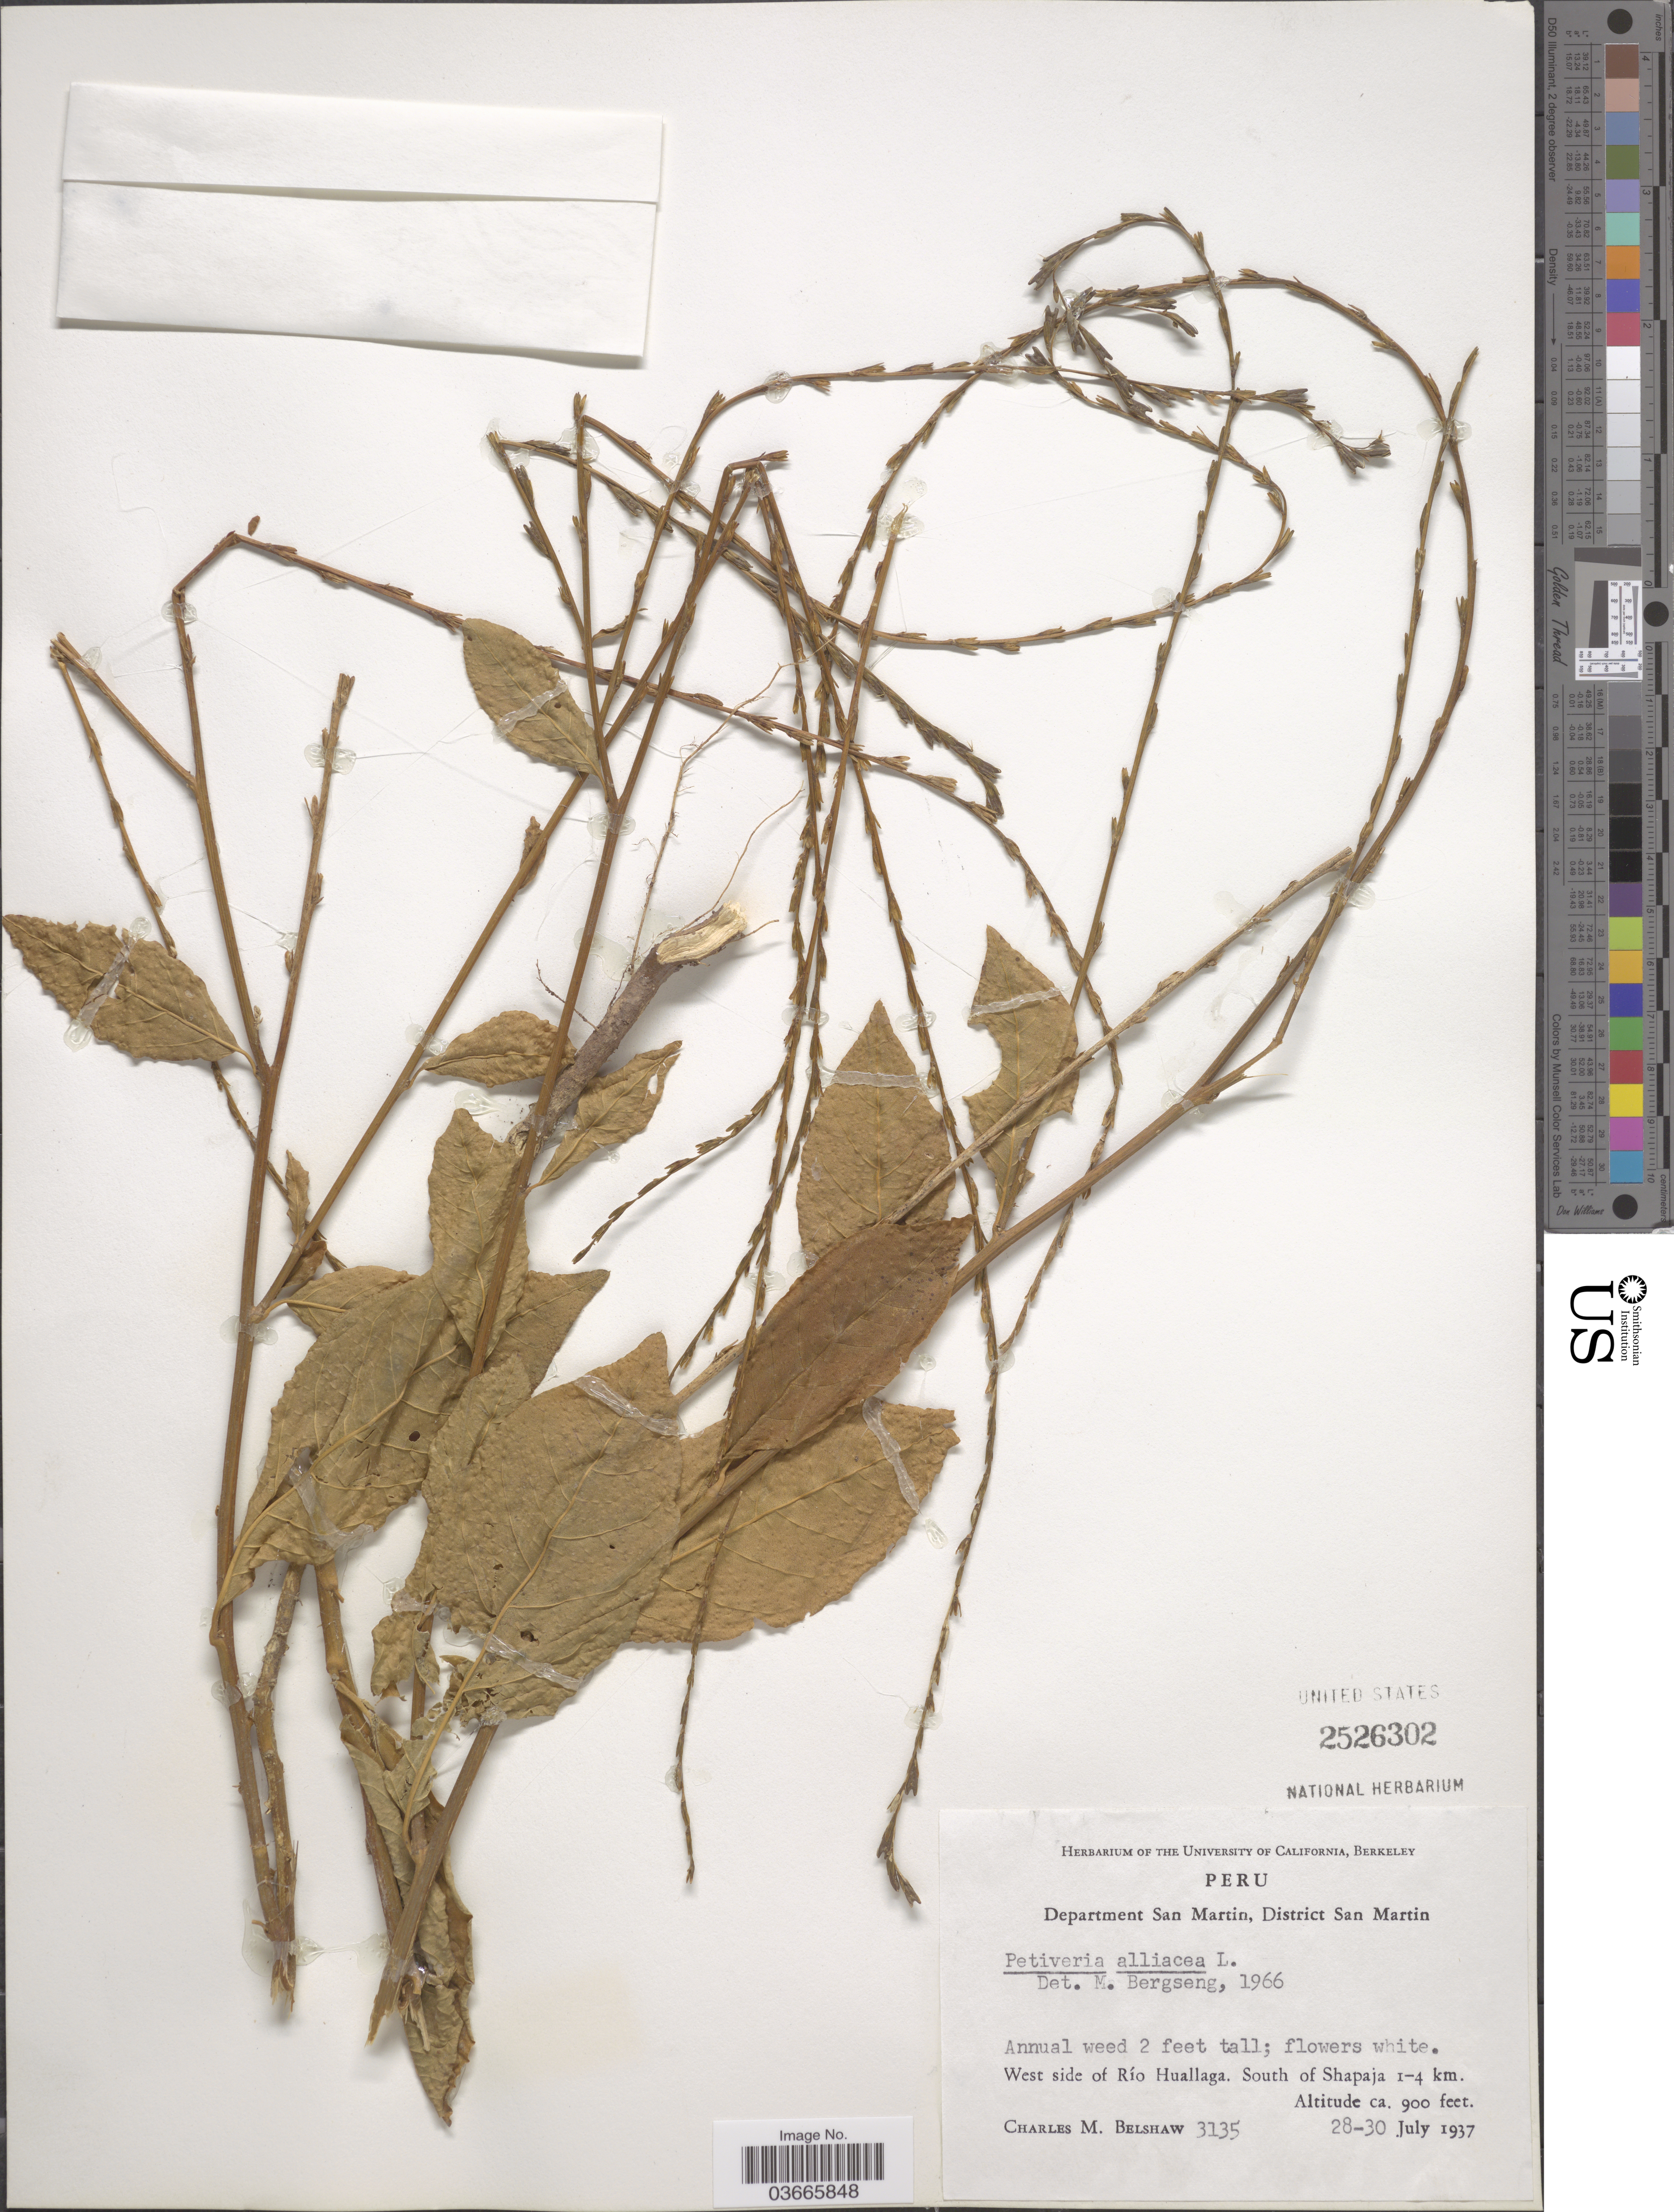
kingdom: Plantae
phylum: Tracheophyta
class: Magnoliopsida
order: Caryophyllales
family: Phytolaccaceae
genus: Petiveria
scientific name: Petiveria alliacea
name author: L.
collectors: C. Shaw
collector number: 3135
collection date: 1937-07-28/1937-07-30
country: Peru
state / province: San Martín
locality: Department San Martin, District San Martin. West side of Río Huallaga. South of Shapaja 1-4 km.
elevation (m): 274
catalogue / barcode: US 2526302